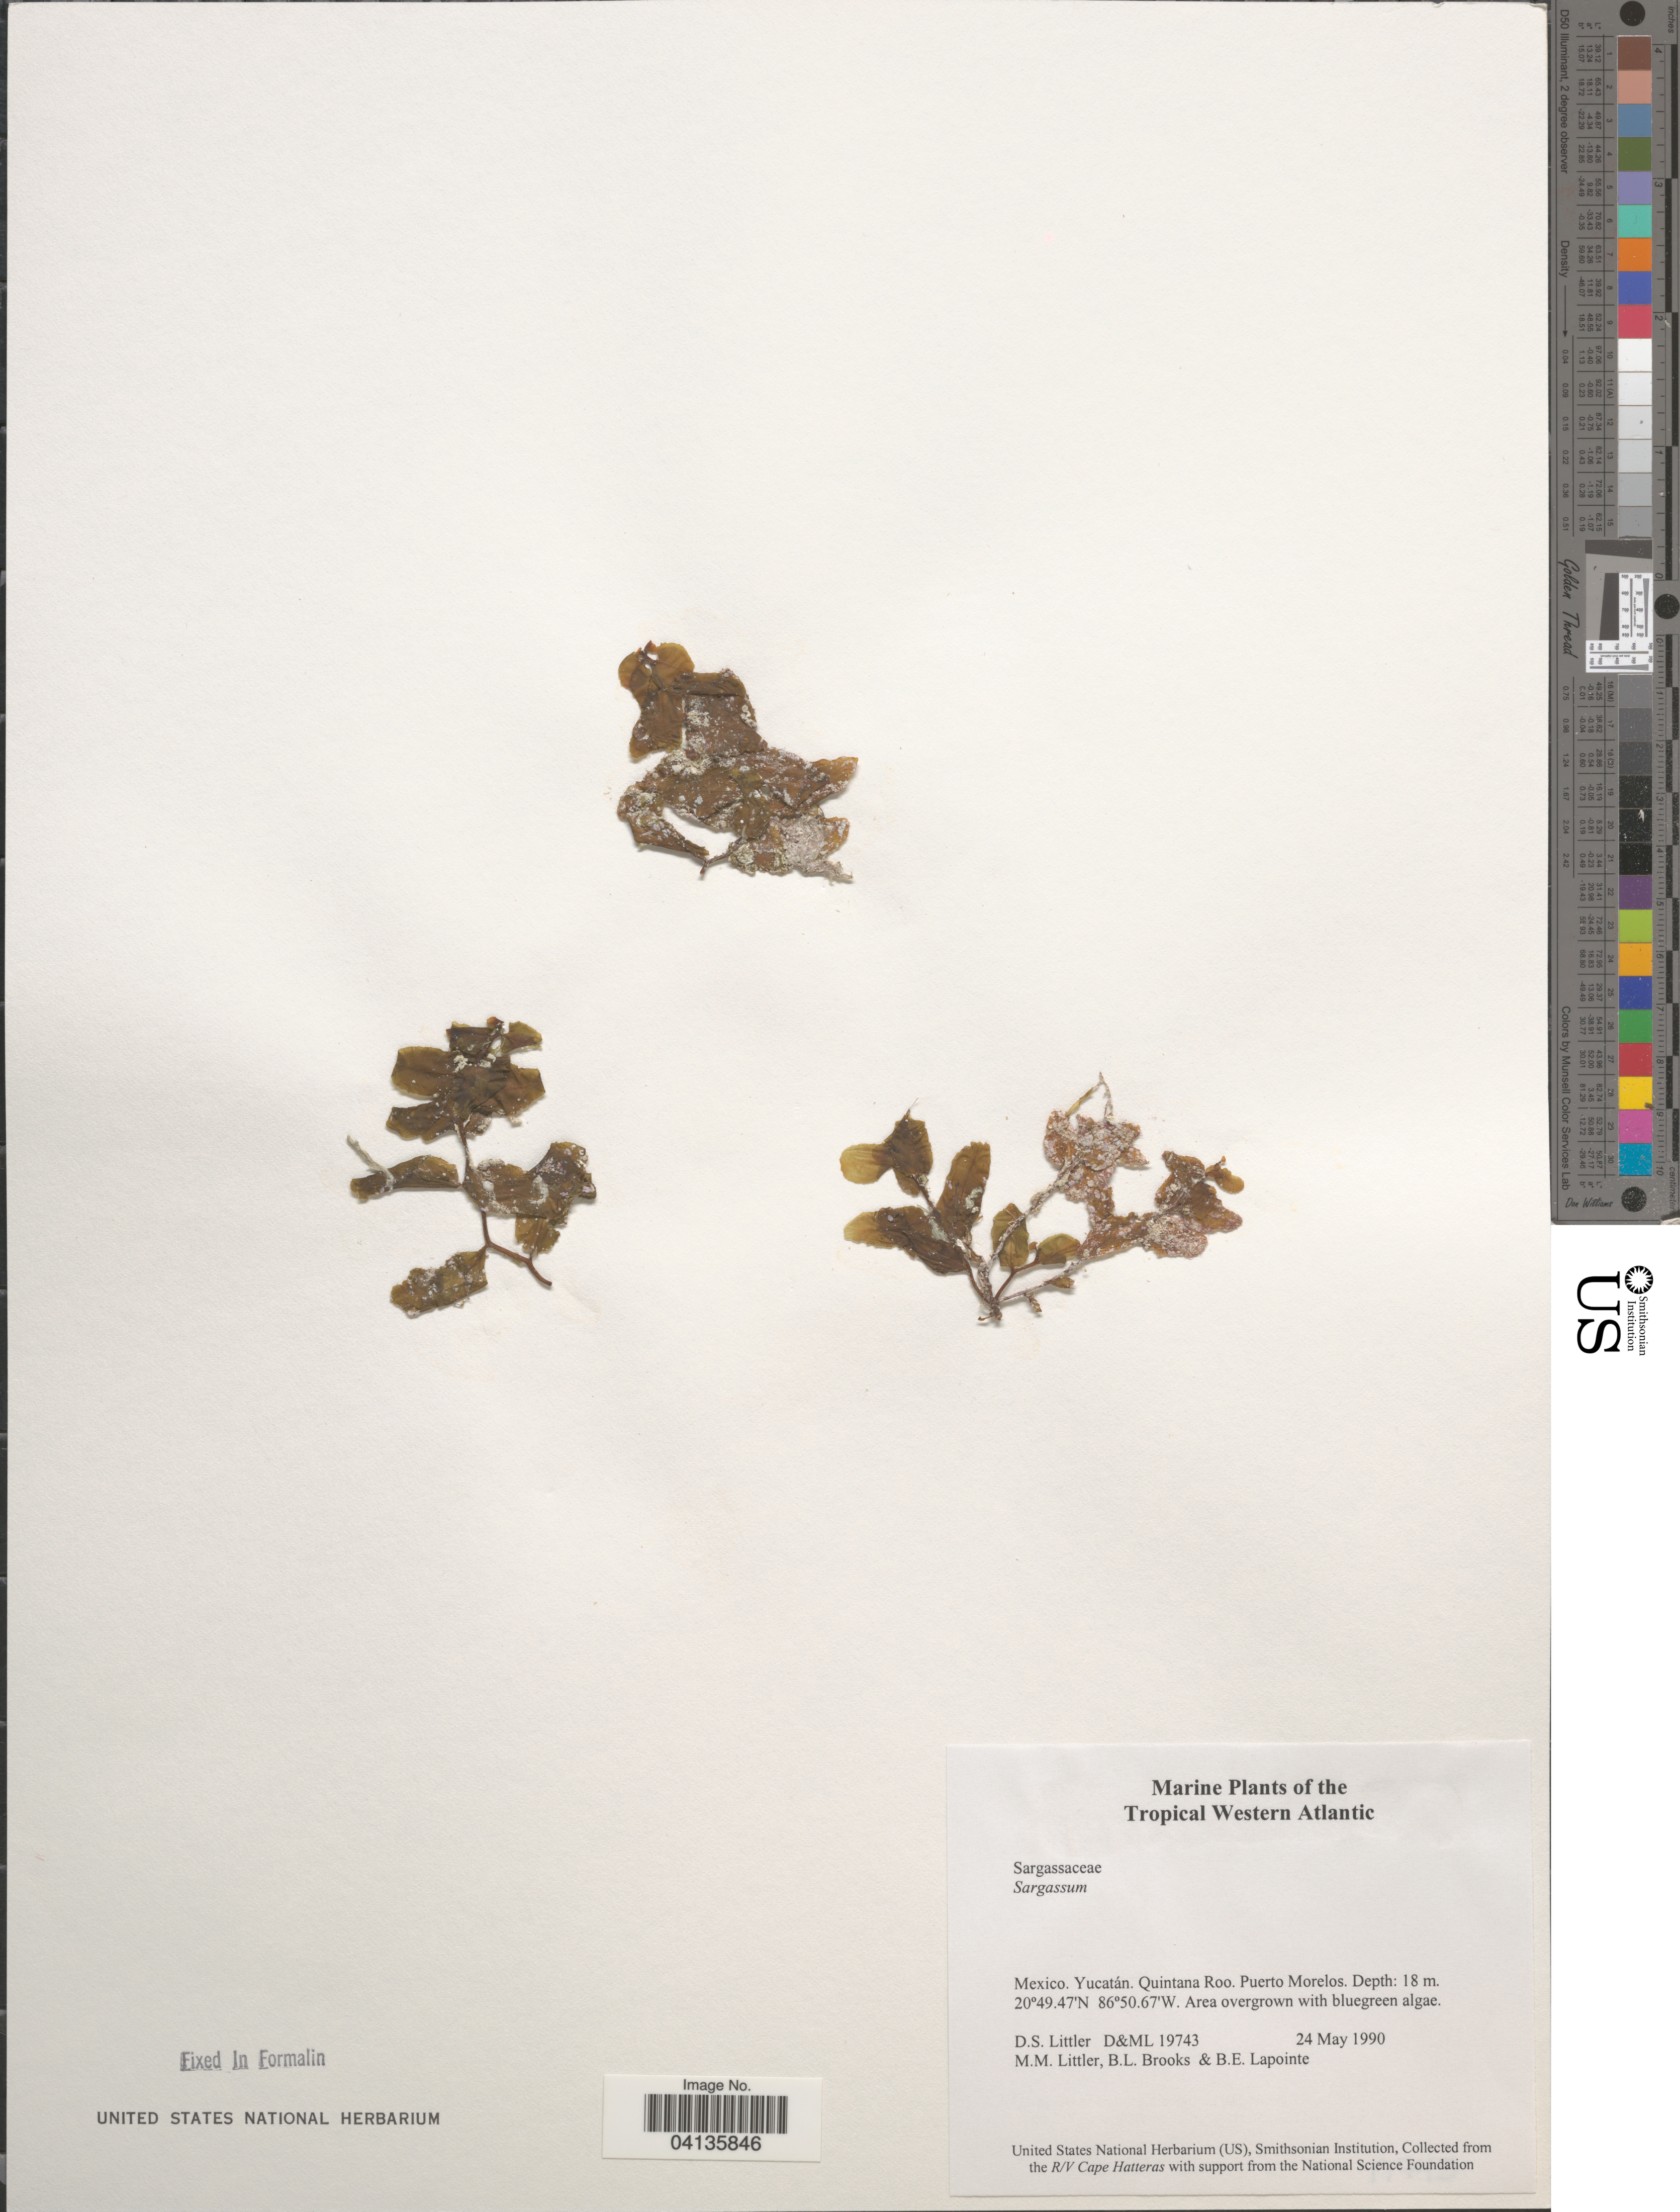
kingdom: Chromista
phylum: Ochrophyta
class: Phaeophyceae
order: Fucales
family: Sargassaceae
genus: Sargassum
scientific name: Sargassum sp.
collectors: D. S. Littler, B. Brooks & B. Lapointe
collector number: D&ML 19743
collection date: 1990-05-24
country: Mexico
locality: The Tropical Western Atlantic. Yucatán. Quintana Roo. Puerto Morelos.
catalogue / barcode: US 238688